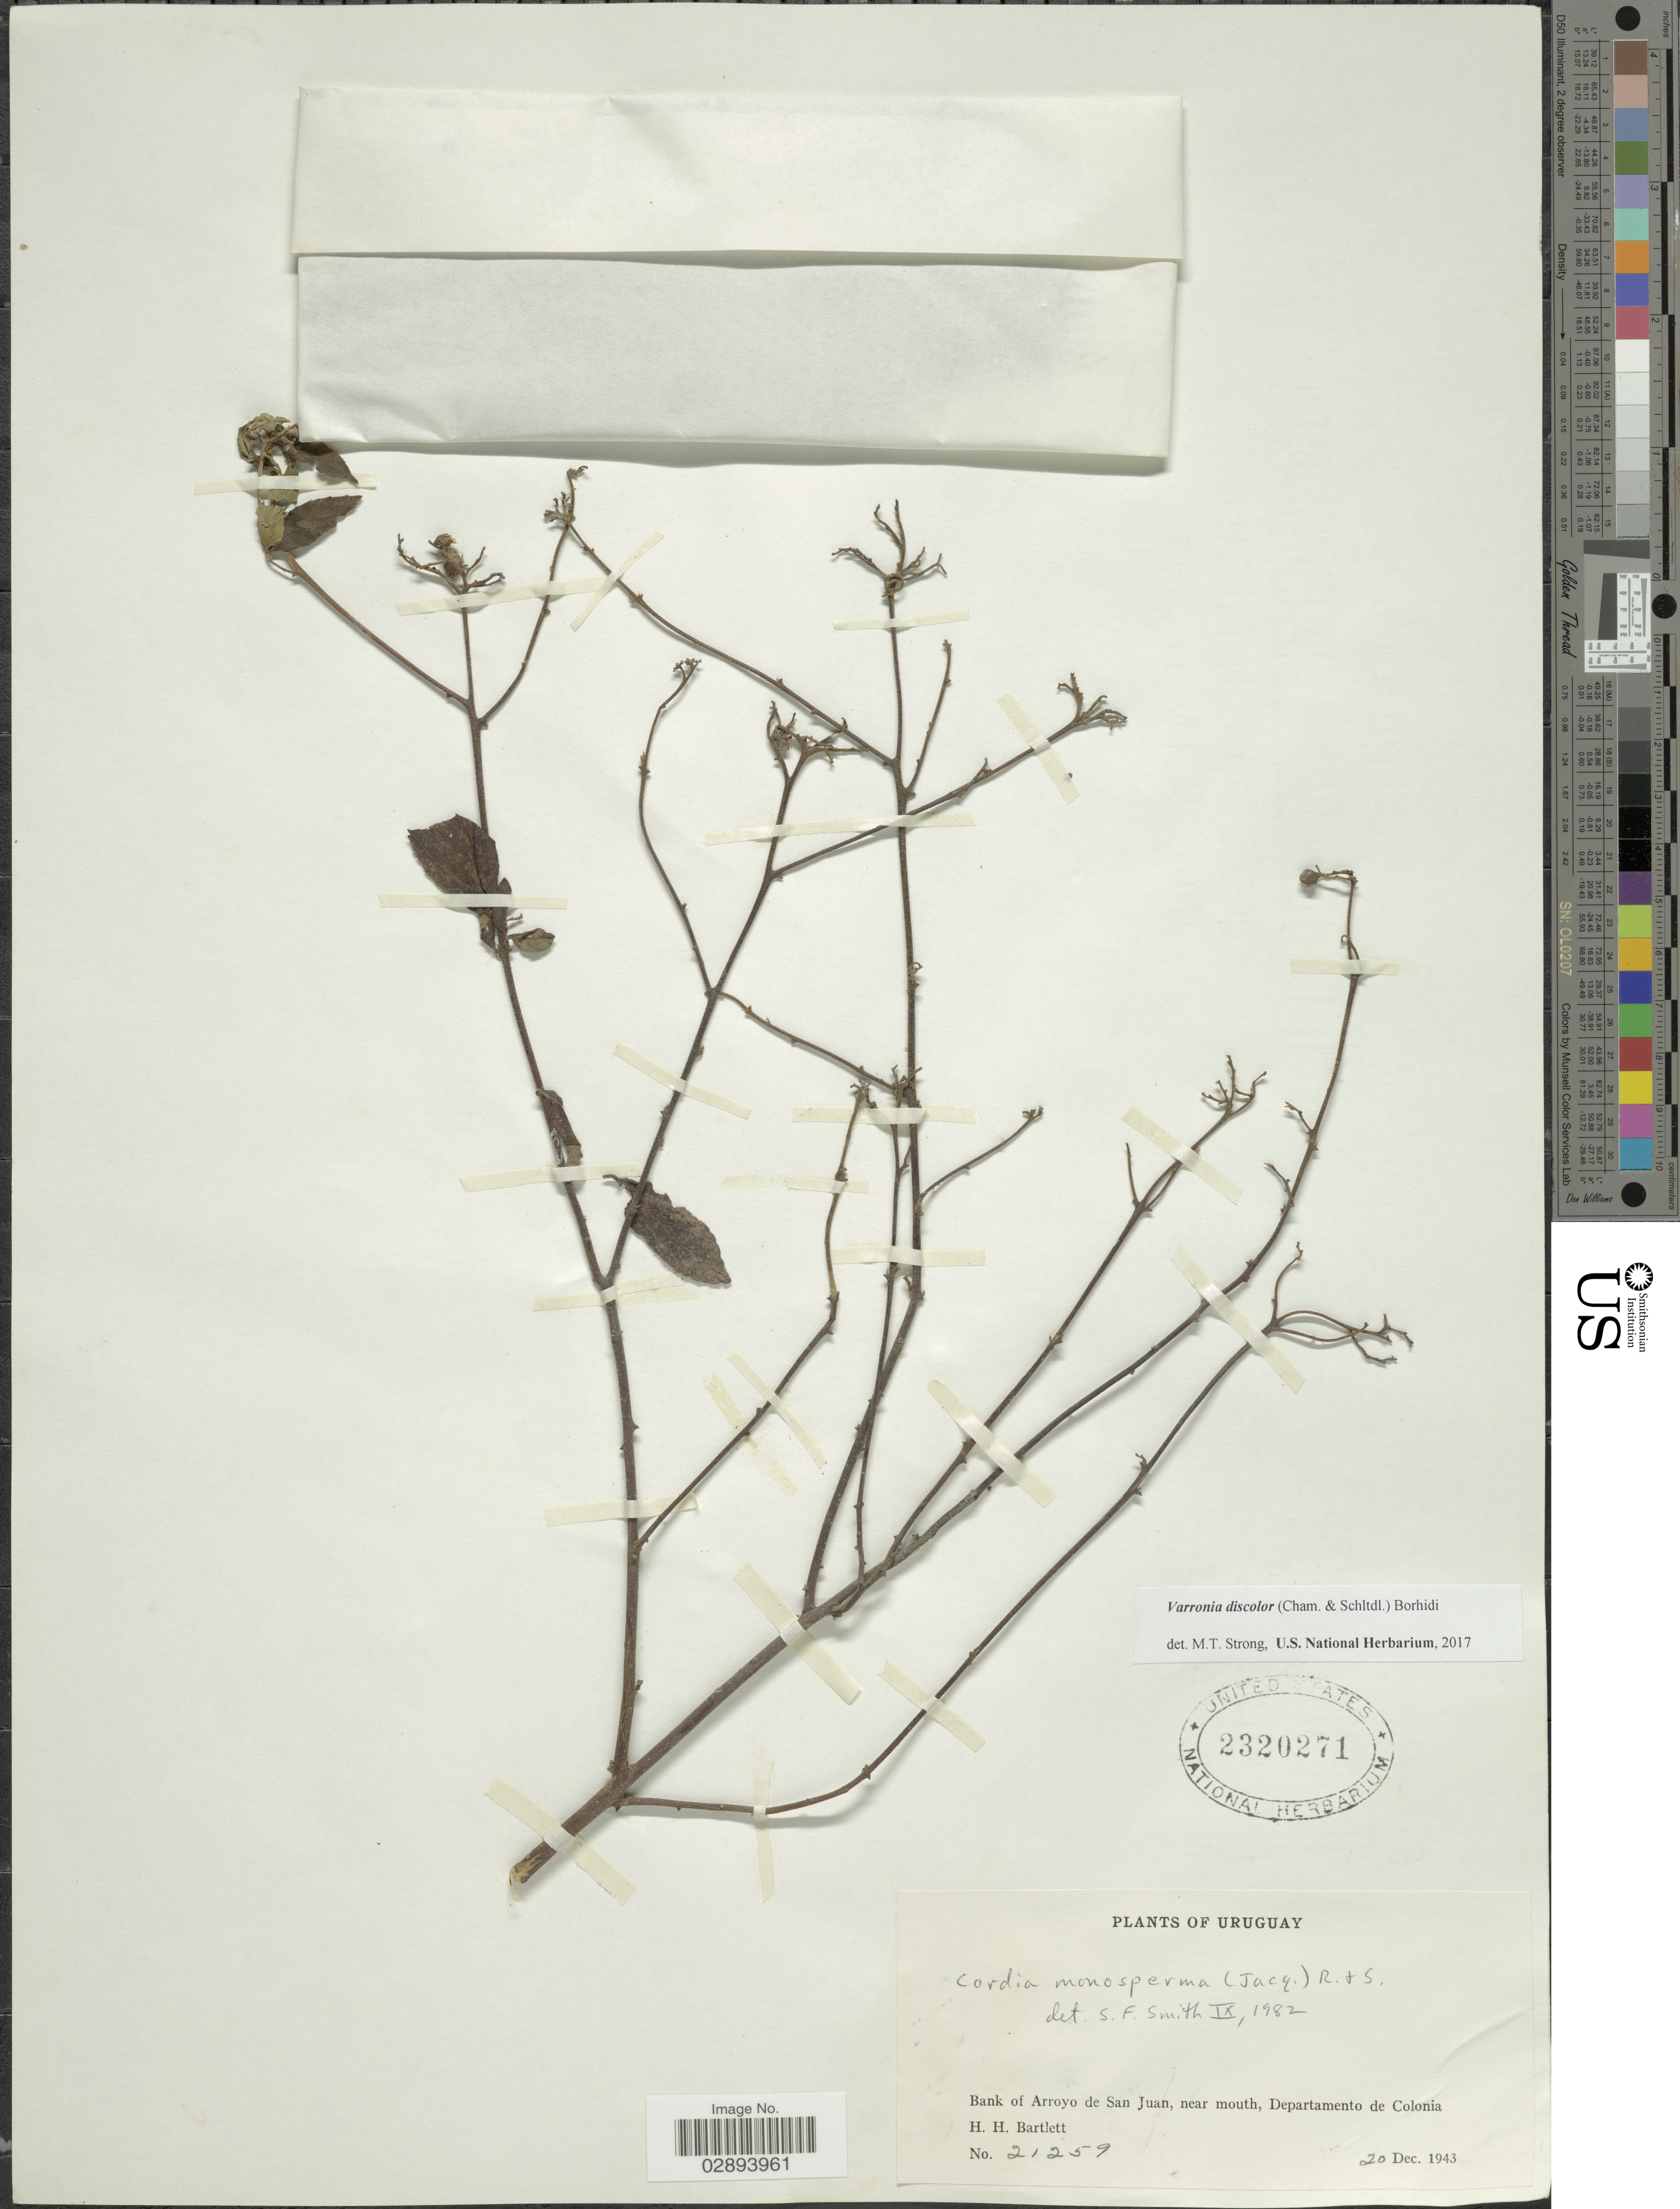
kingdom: Plantae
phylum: Tracheophyta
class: Magnoliopsida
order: Boraginales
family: Cordiaceae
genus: Varronia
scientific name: Varronia discolor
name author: (Cham.) Borhidi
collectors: H. H. Bartlett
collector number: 21259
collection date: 1943-12-20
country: Uruguay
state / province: Colonia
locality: Bank of Arroyo de San Juan, near mouth, Departamento de Colonia.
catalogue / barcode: US 2320271